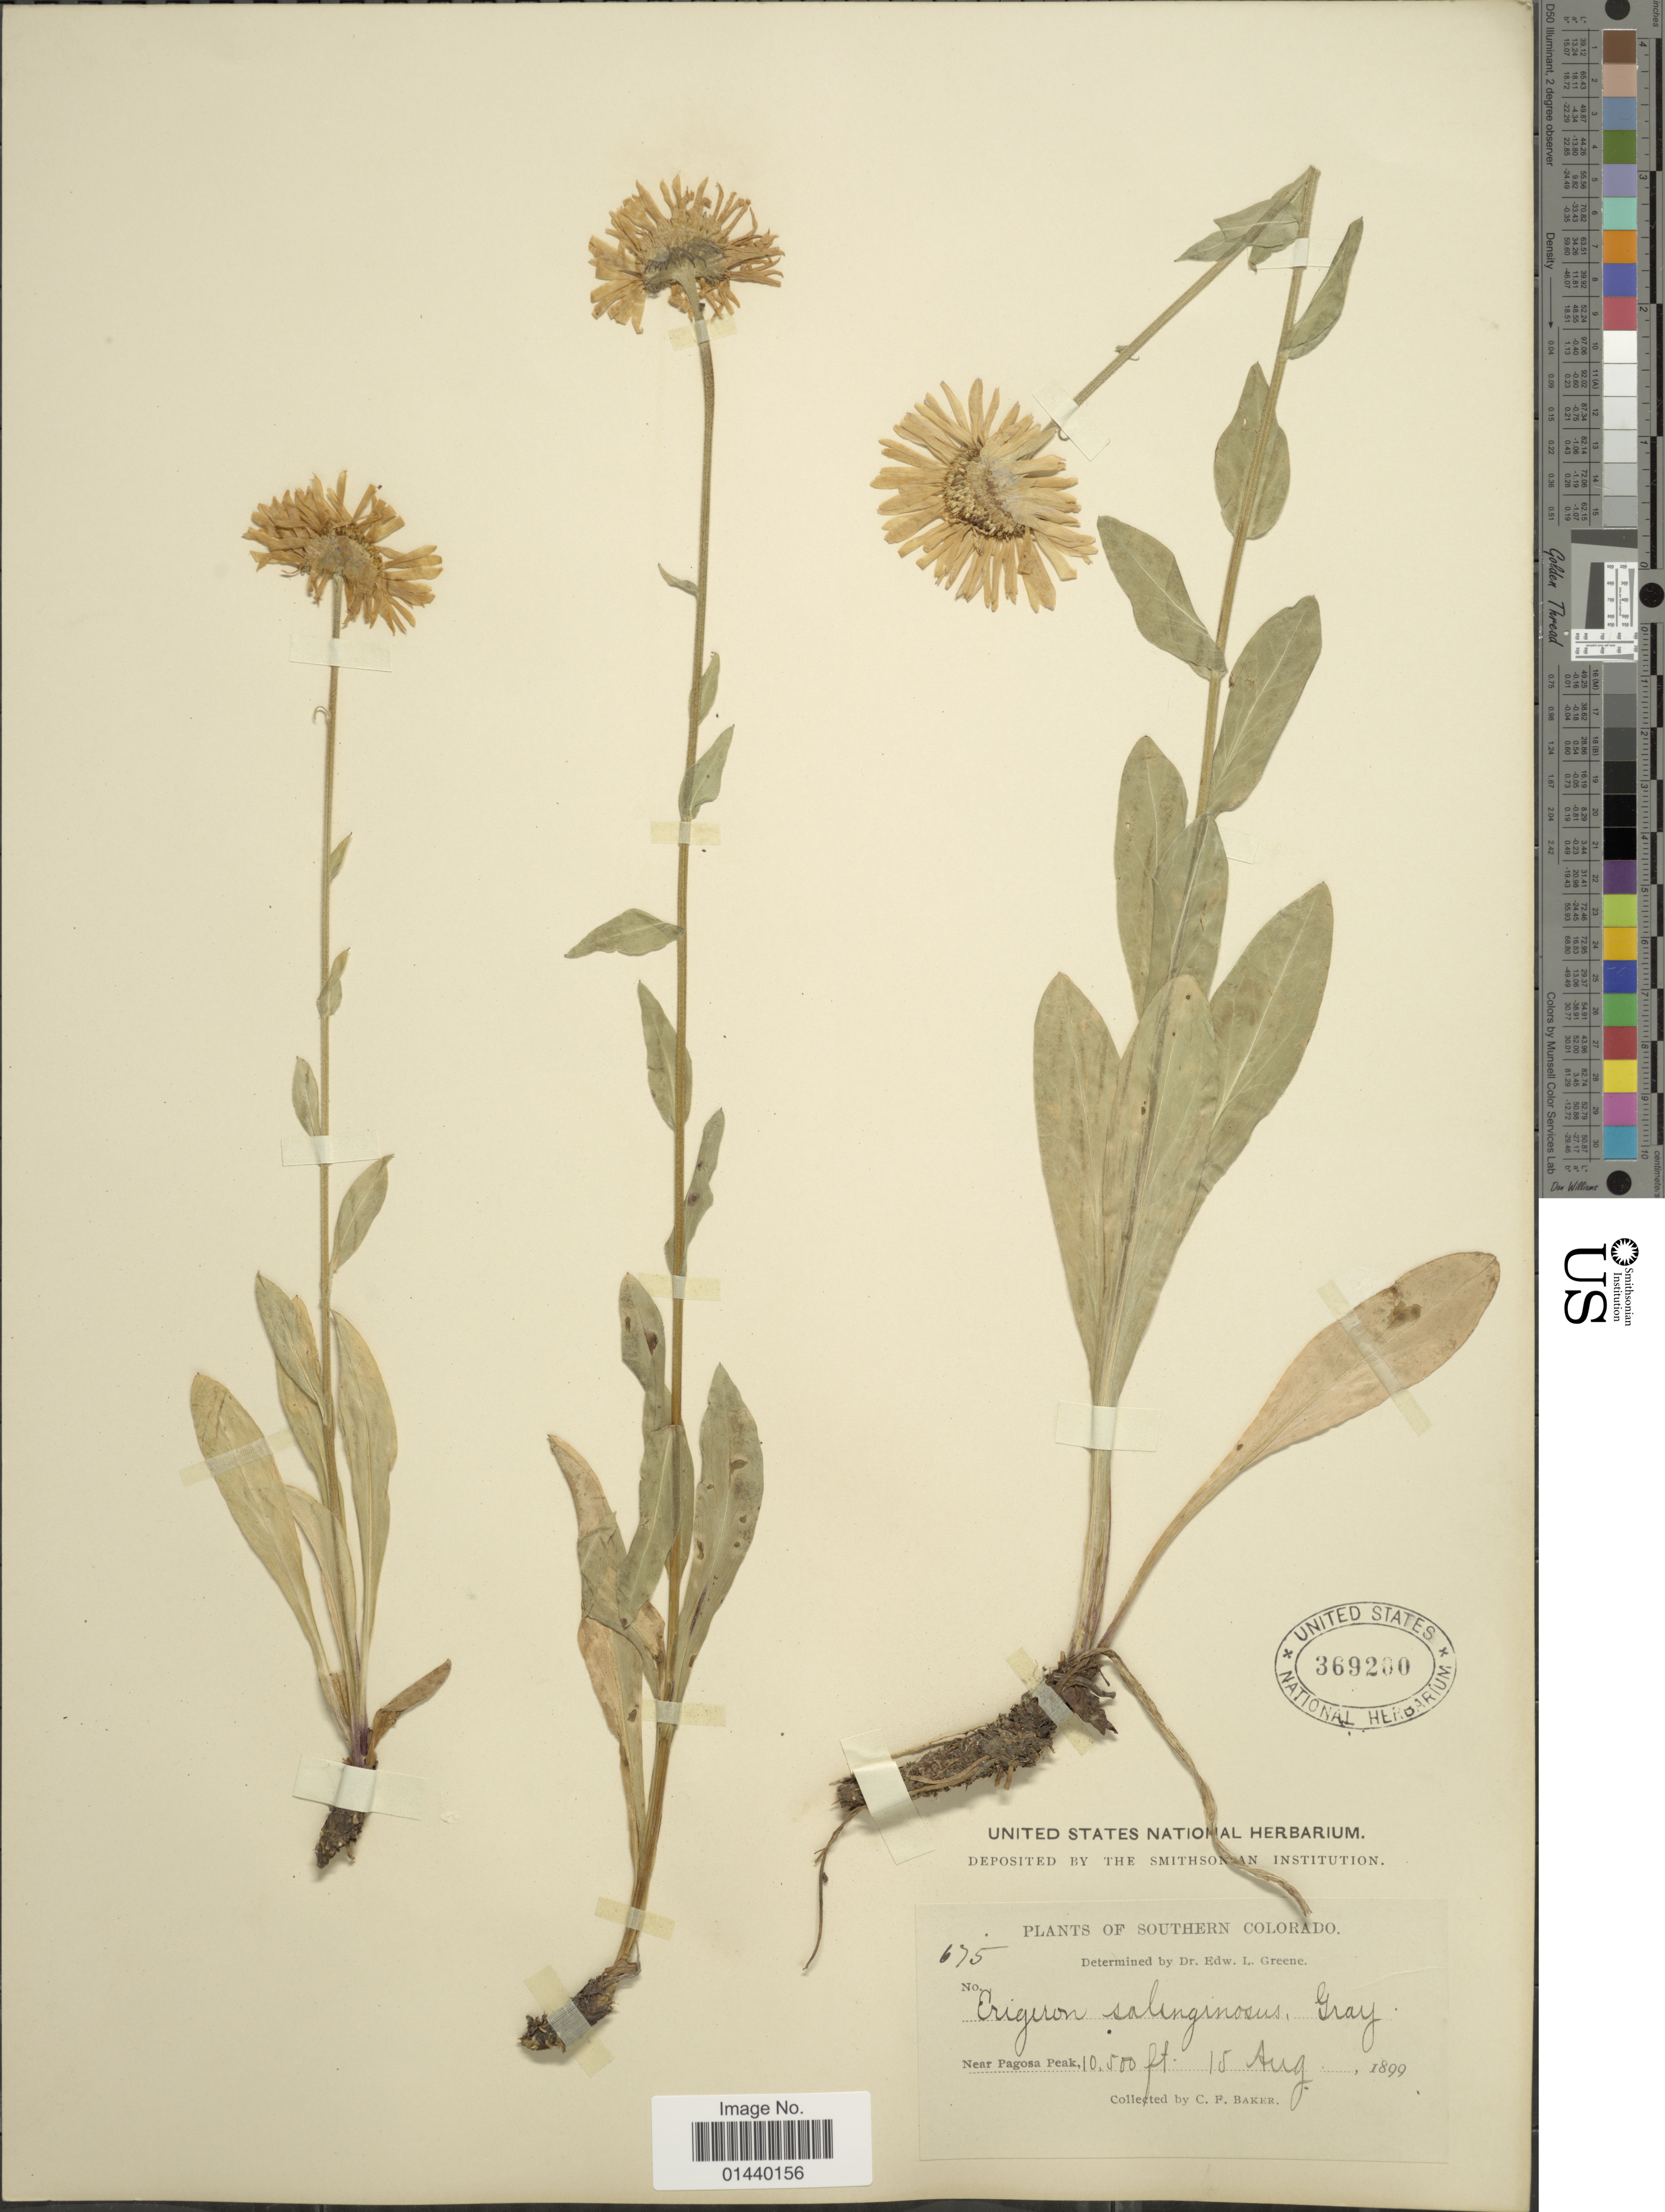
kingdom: Plantae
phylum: Tracheophyta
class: Magnoliopsida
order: Asterales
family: Asteraceae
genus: Erigeron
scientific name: Erigeron salsuginosus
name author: (Richardson ex R. Br.) A. Gray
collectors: C. F. Baker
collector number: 675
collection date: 1899-08-15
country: United States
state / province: Colorado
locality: Southern Colorado. Near Pagosa Peak.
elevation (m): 3200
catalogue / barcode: US 369200